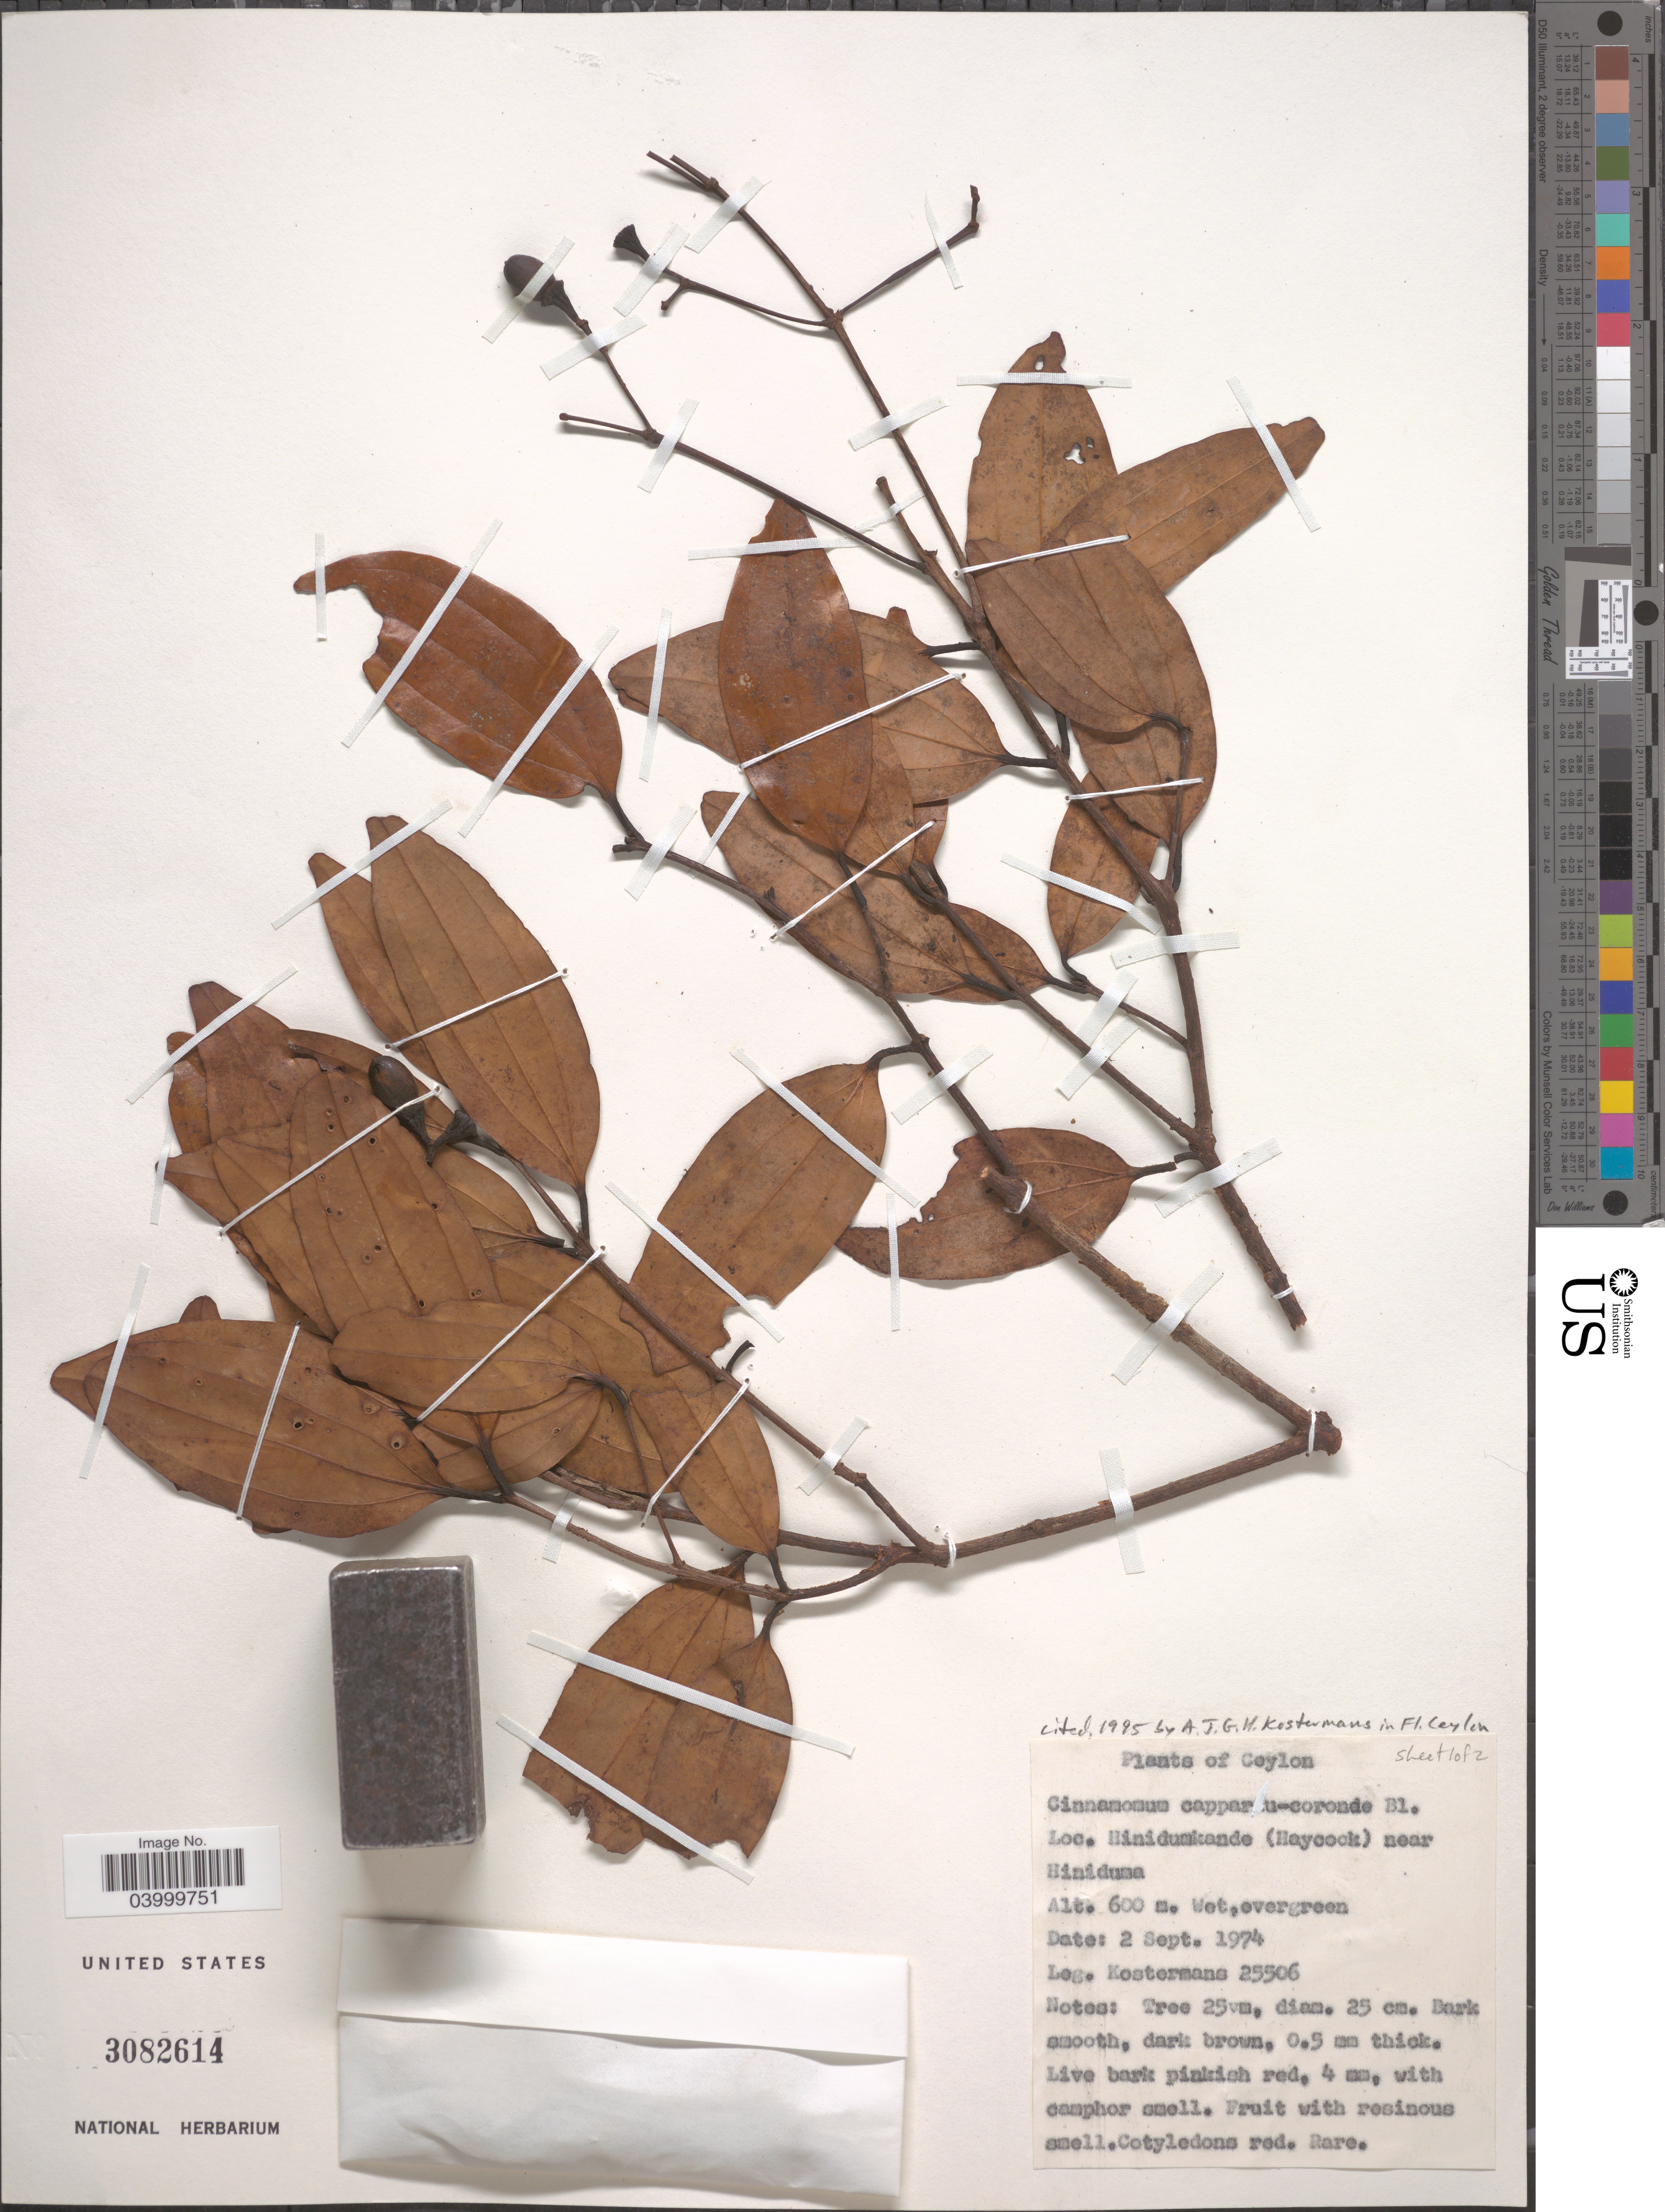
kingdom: Plantae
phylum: Tracheophyta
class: Magnoliopsida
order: Laurales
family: Lauraceae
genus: Cinnamomum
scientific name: Cinnamomum cappara-coronde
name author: Blume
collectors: Kostermans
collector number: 25506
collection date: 1974-09-02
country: Sri Lanka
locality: Ceylon. Hinidumkande (Haycock) near Hiniduma.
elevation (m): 600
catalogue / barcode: US 3082614